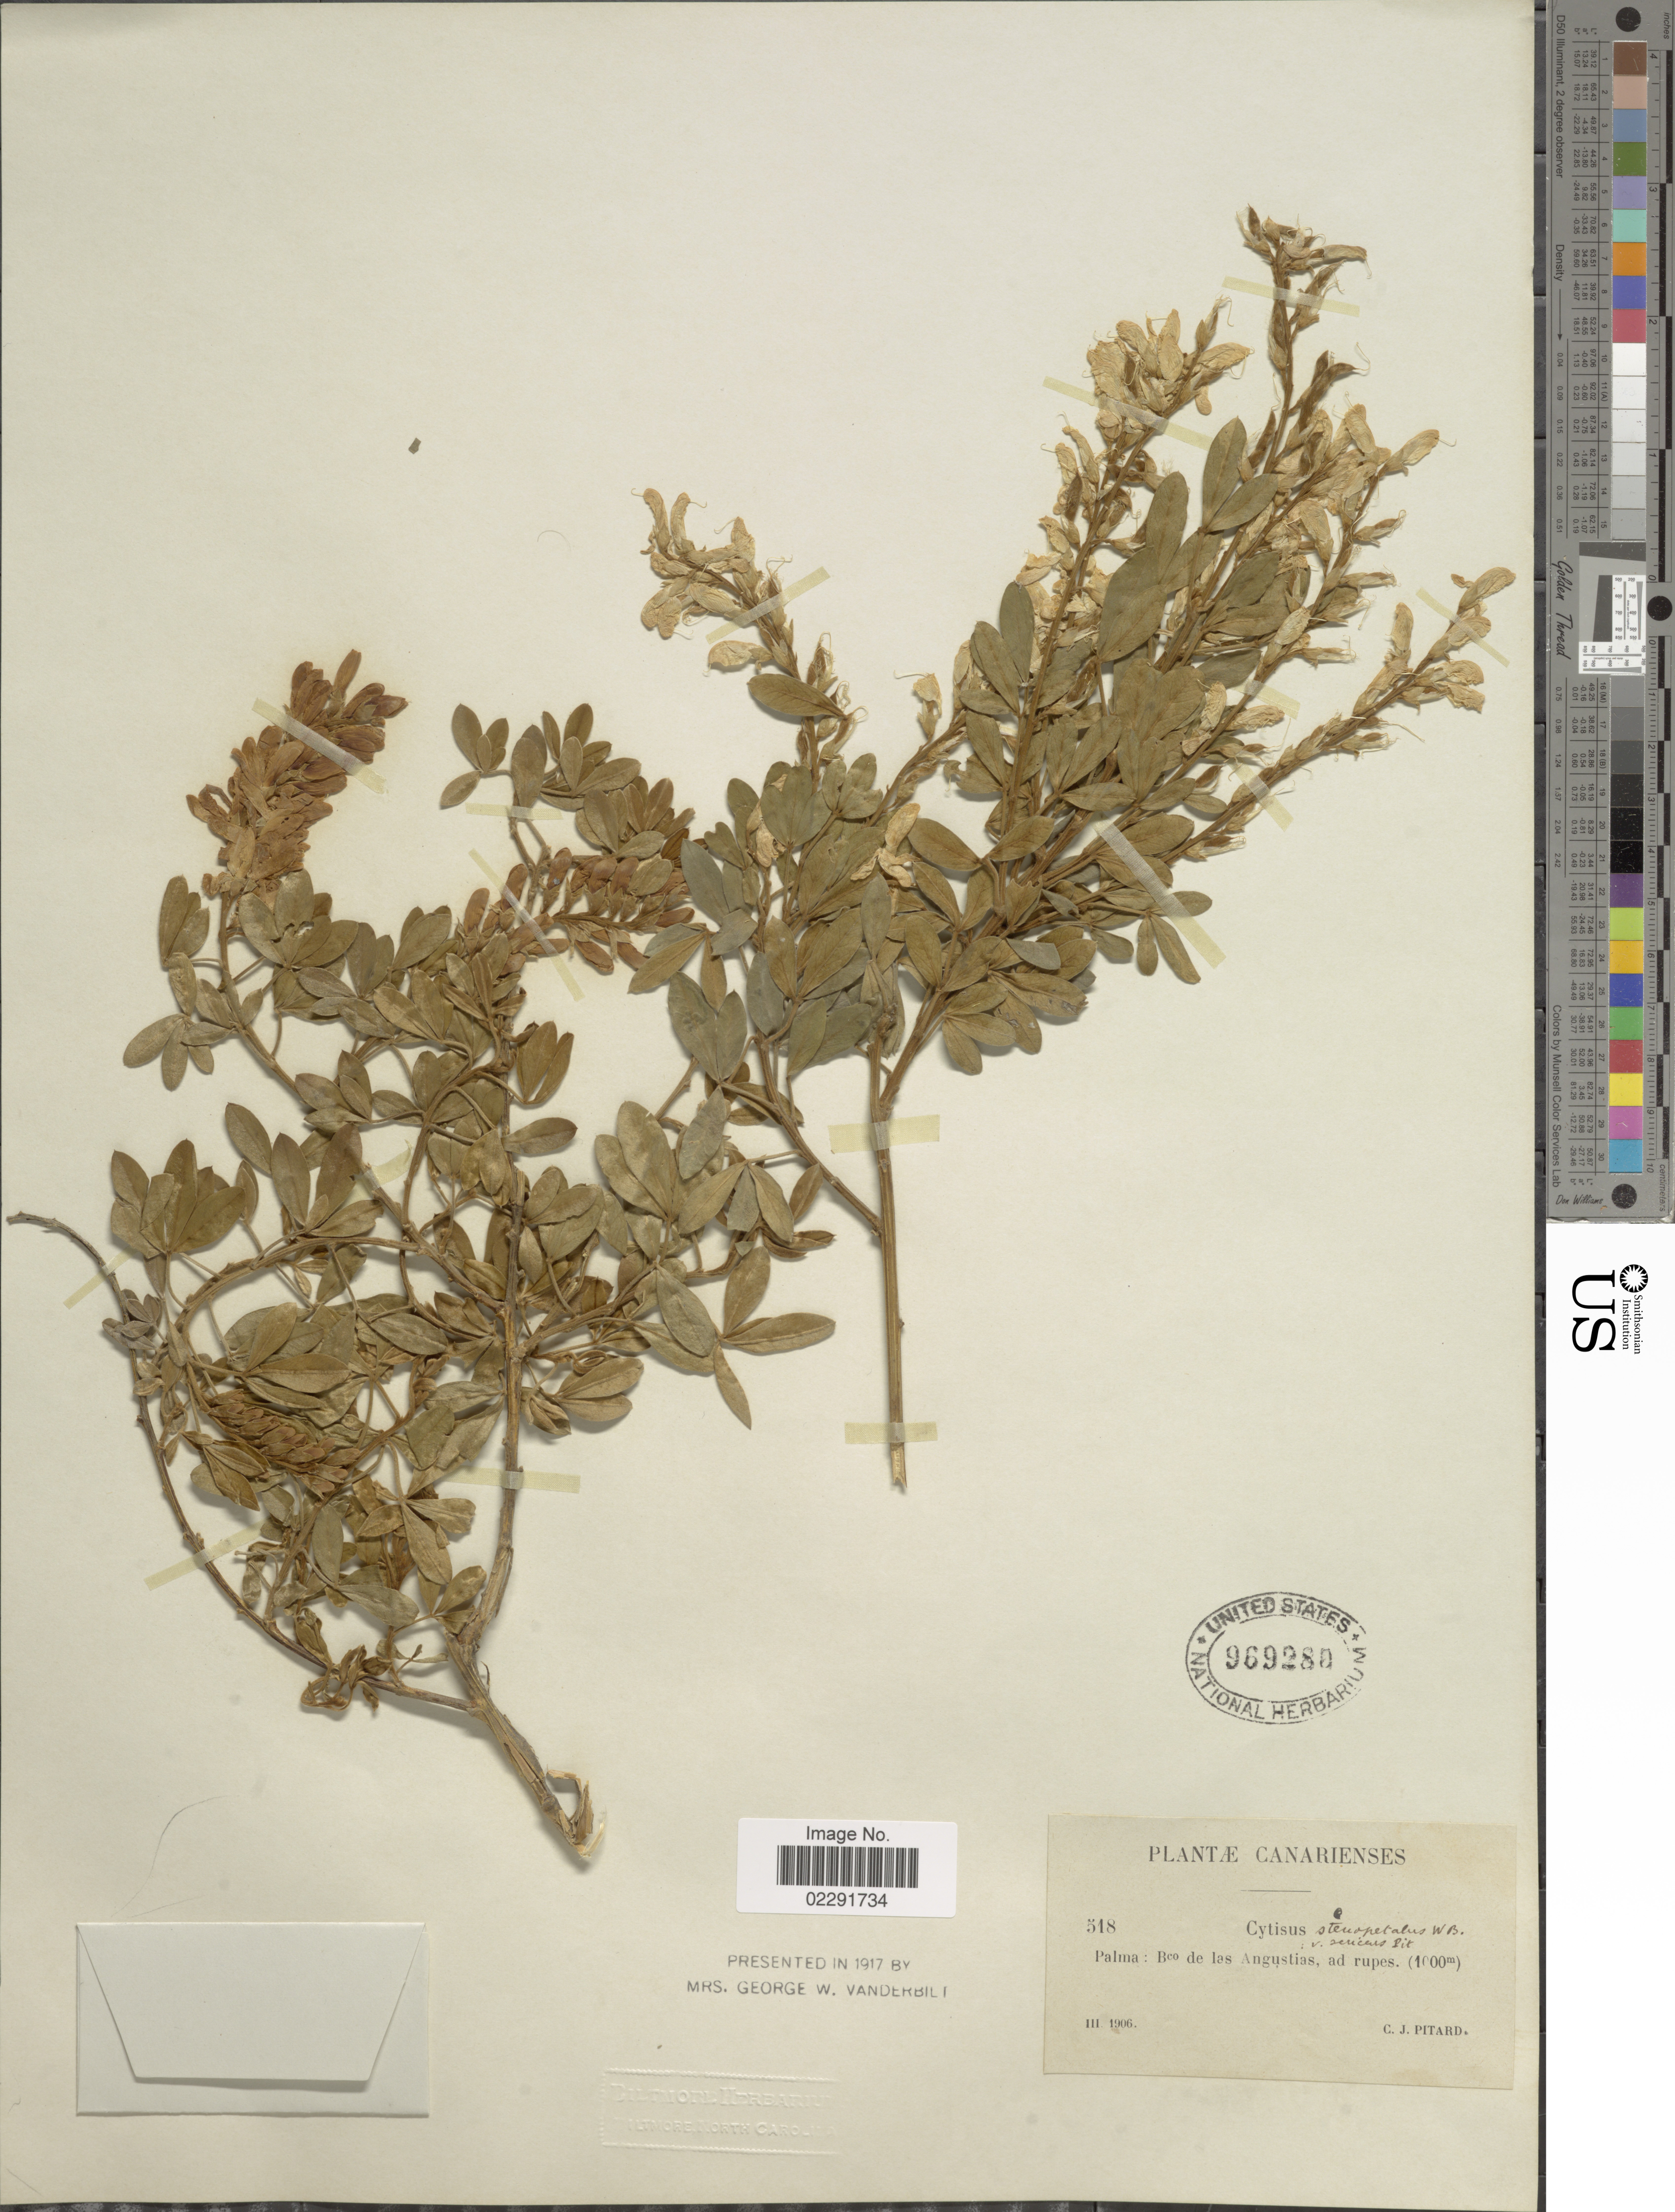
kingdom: Plantae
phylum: Tracheophyta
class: Magnoliopsida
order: Fabales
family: Fabaceae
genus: Genista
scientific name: Genista stenopetala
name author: (Webb) Berthel.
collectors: C. Pitard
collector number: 518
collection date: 1906-03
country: Spain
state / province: Canarias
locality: Palma: Bco de las Angustias, ad rupes.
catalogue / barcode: US 969280